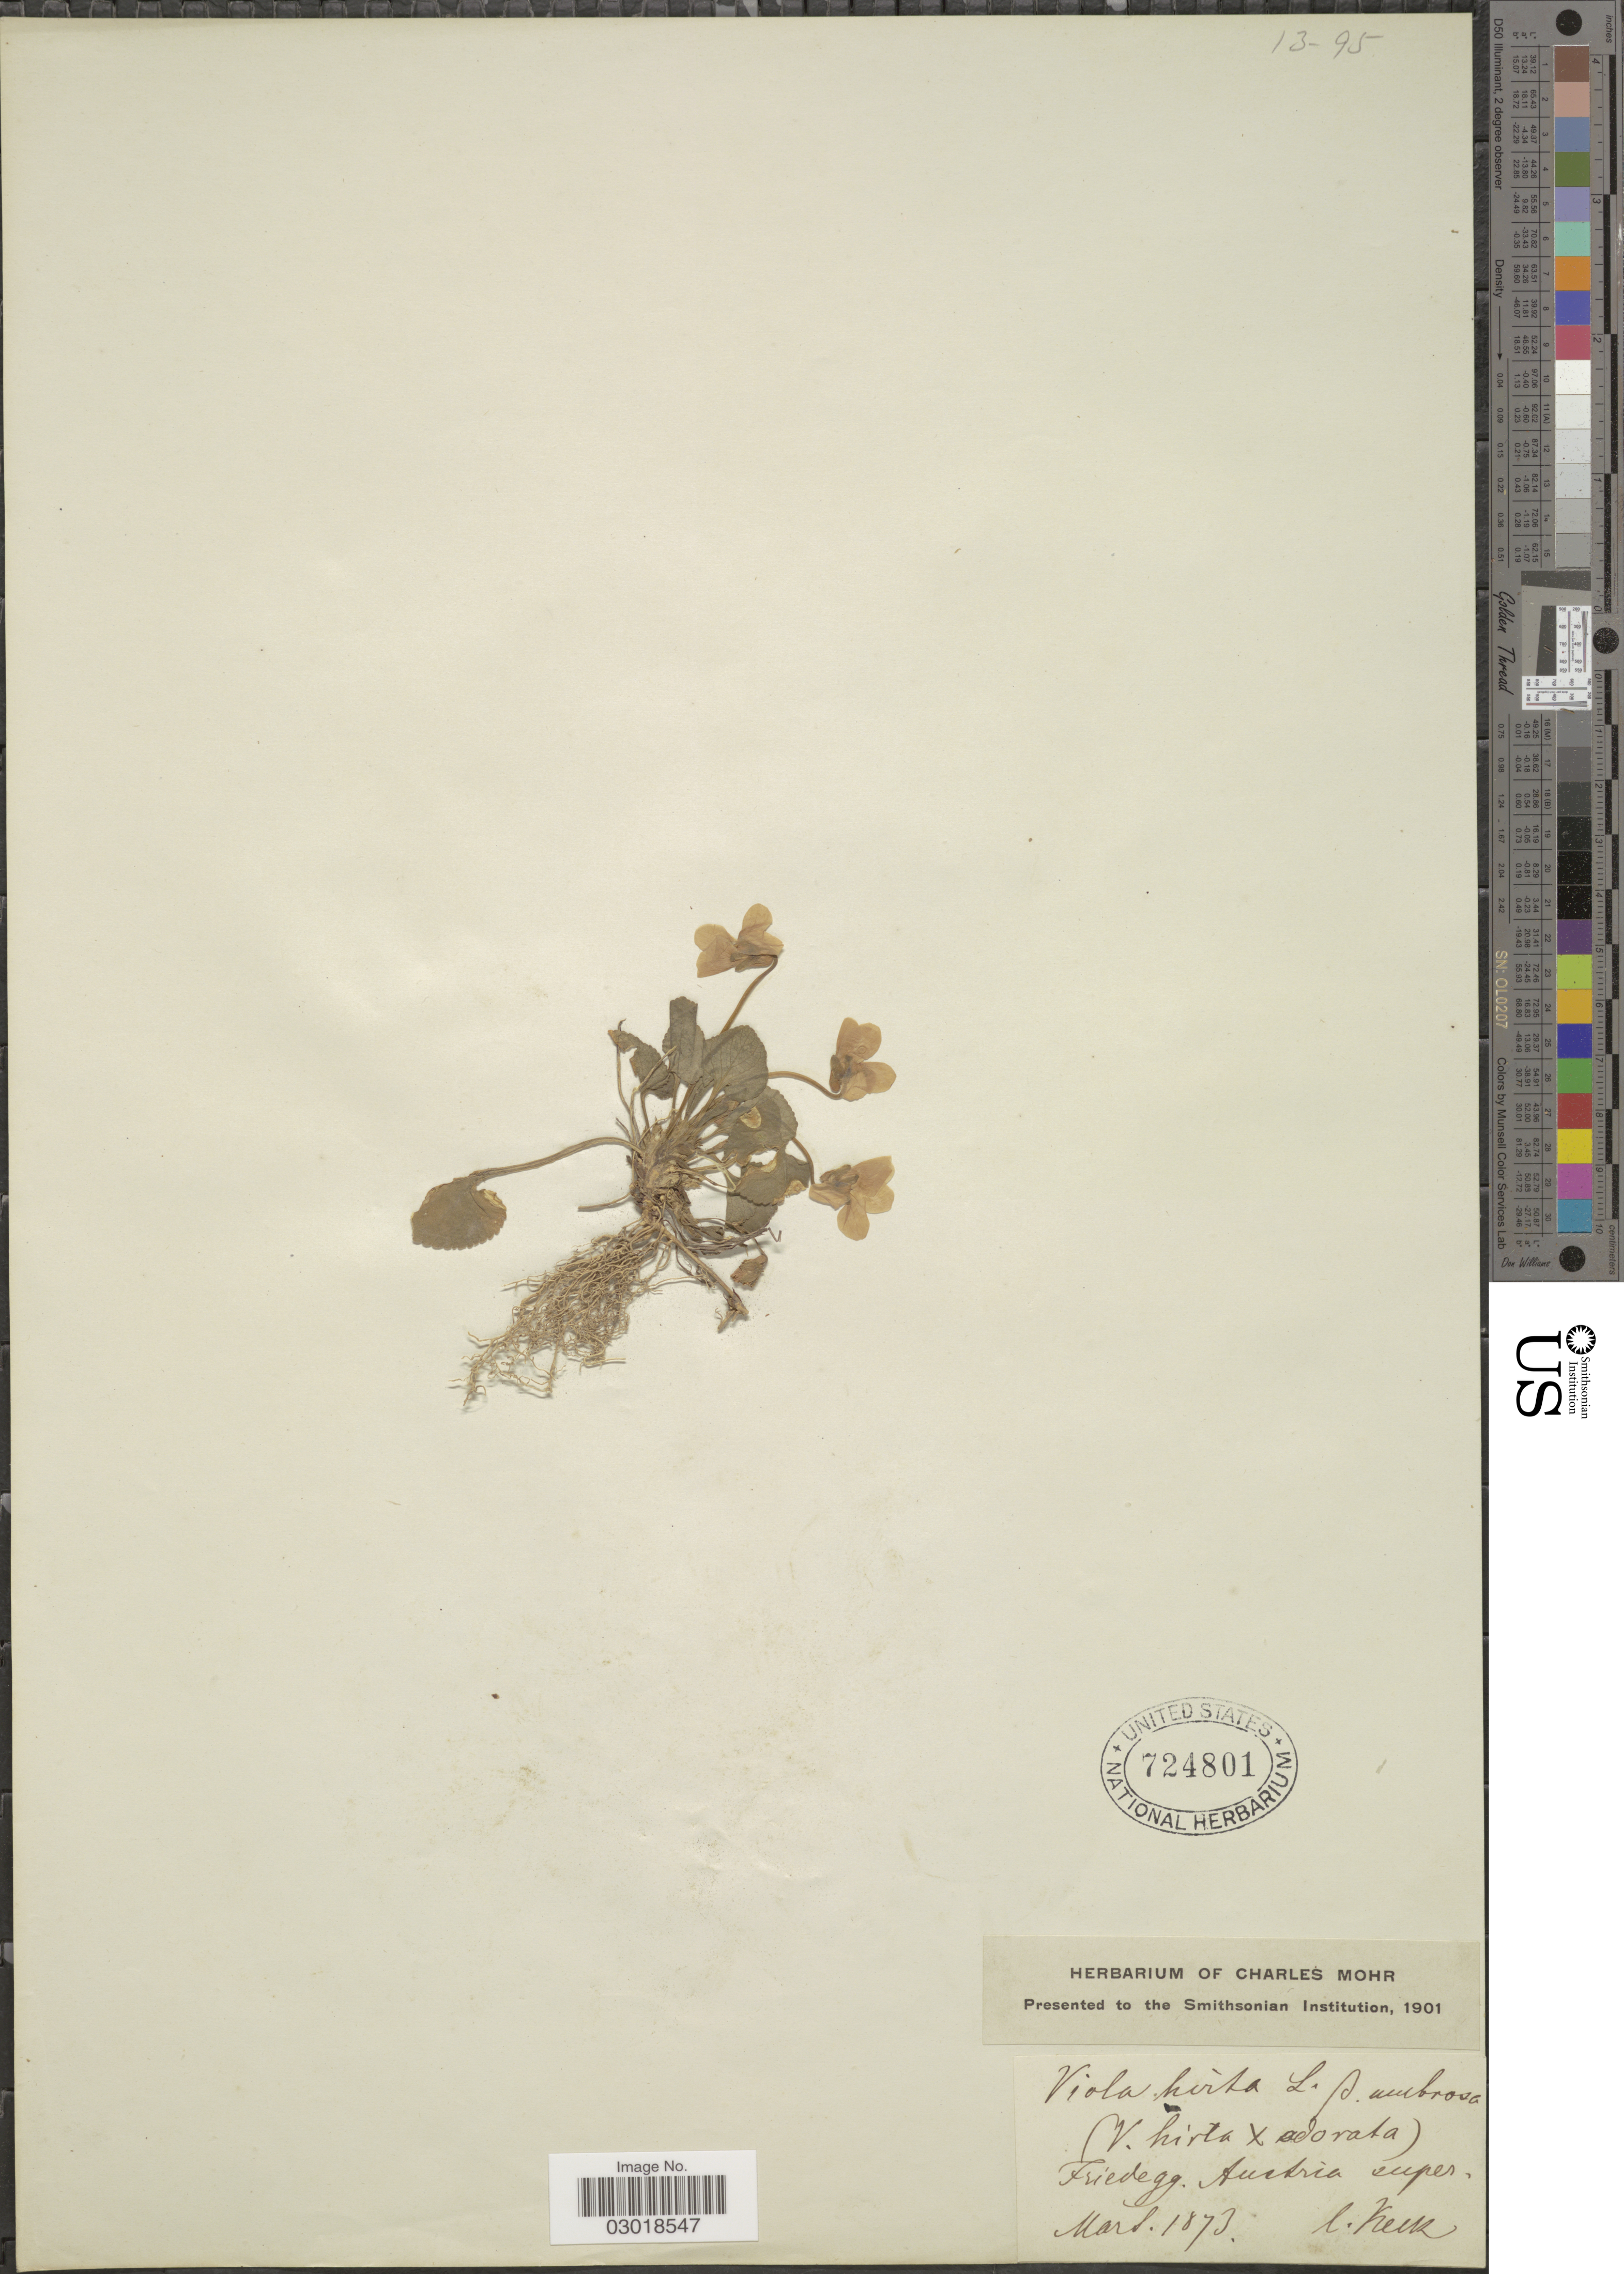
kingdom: Plantae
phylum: Tracheophyta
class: Magnoliopsida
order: Malpighiales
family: Violaceae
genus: Viola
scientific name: Viola hirta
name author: L.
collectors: -- Keck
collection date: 1873-03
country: Austria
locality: Friedegg. Austria super.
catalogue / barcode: US 724801